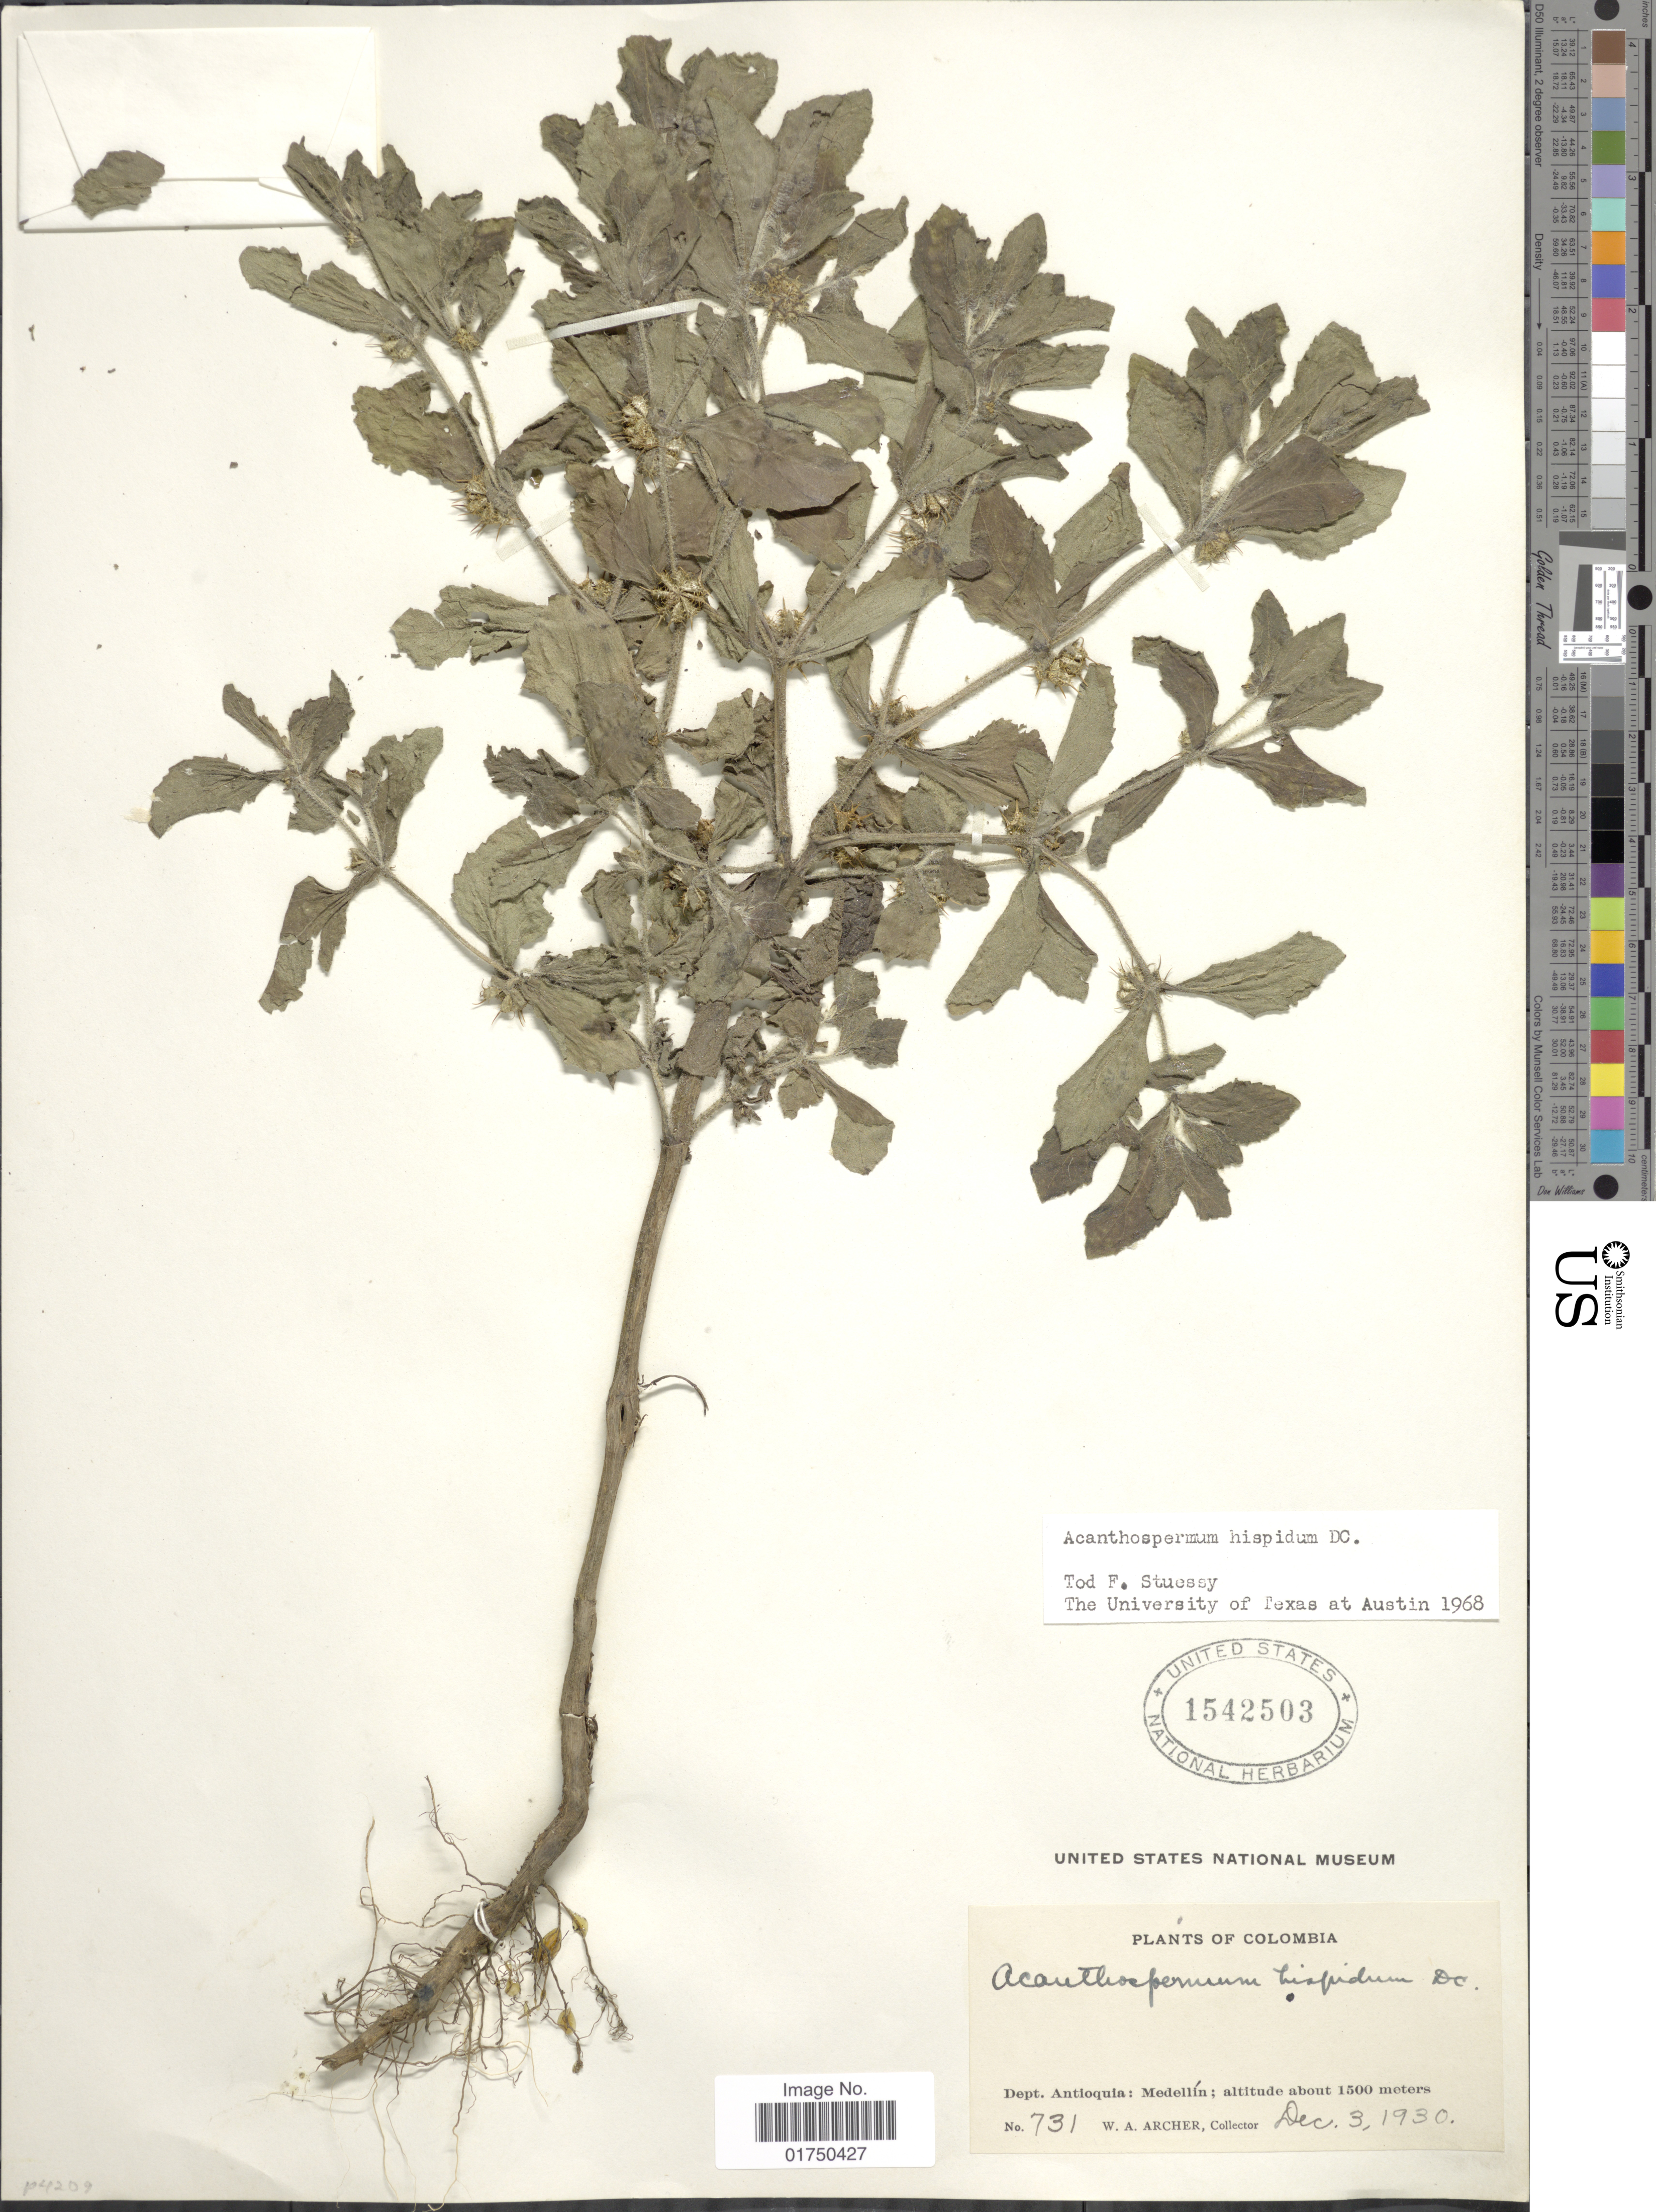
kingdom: Plantae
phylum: Tracheophyta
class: Magnoliopsida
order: Asterales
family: Asteraceae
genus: Acanthospermum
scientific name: Acanthospermum hispidum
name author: DC.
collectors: W. A. Archer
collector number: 731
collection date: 1930-12-03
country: Colombia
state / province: Antioquia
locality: Dept. Antioquia: Medellín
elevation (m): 1500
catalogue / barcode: US 1542503